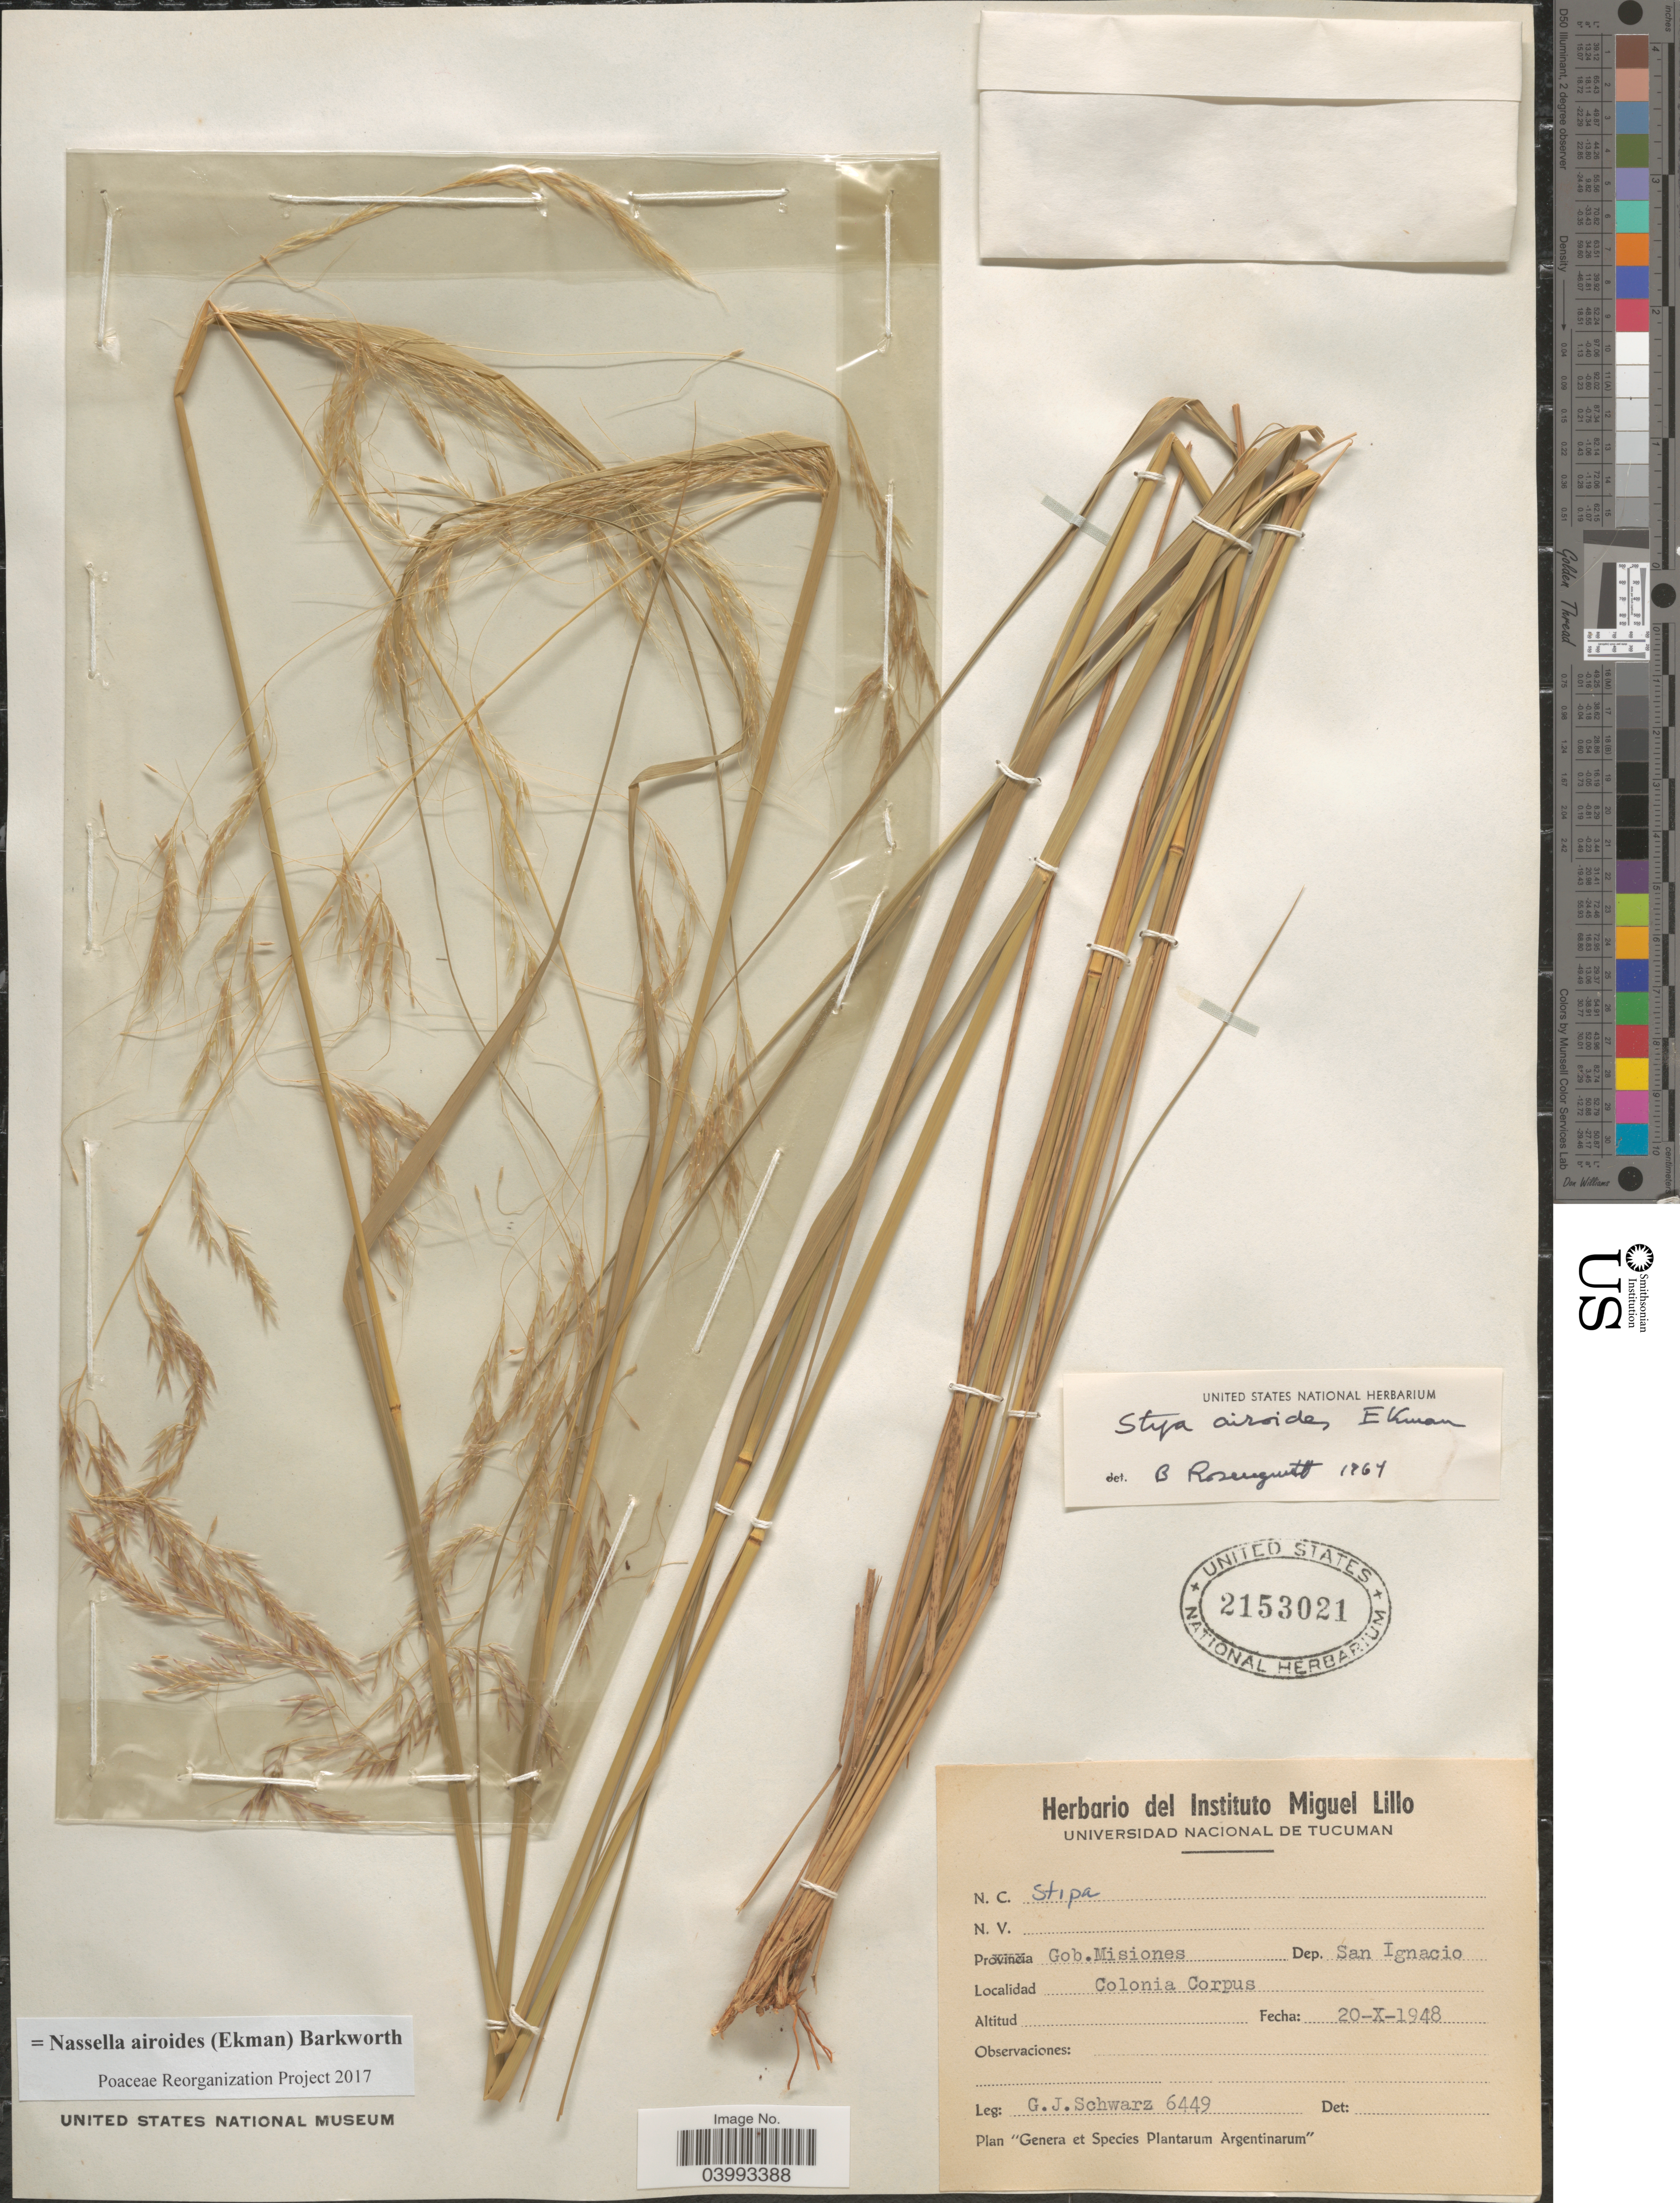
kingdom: Plantae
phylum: Tracheophyta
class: Liliopsida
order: Poales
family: Poaceae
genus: Nassella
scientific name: Nassella airoides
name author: (Ekman) Barkworth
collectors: G. J. Schwarz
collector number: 6449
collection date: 1948-10-20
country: Argentina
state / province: Misiones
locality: Gob.Misiones. Dep. San Ignacio. Colonia Corpus.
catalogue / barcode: US 2153021